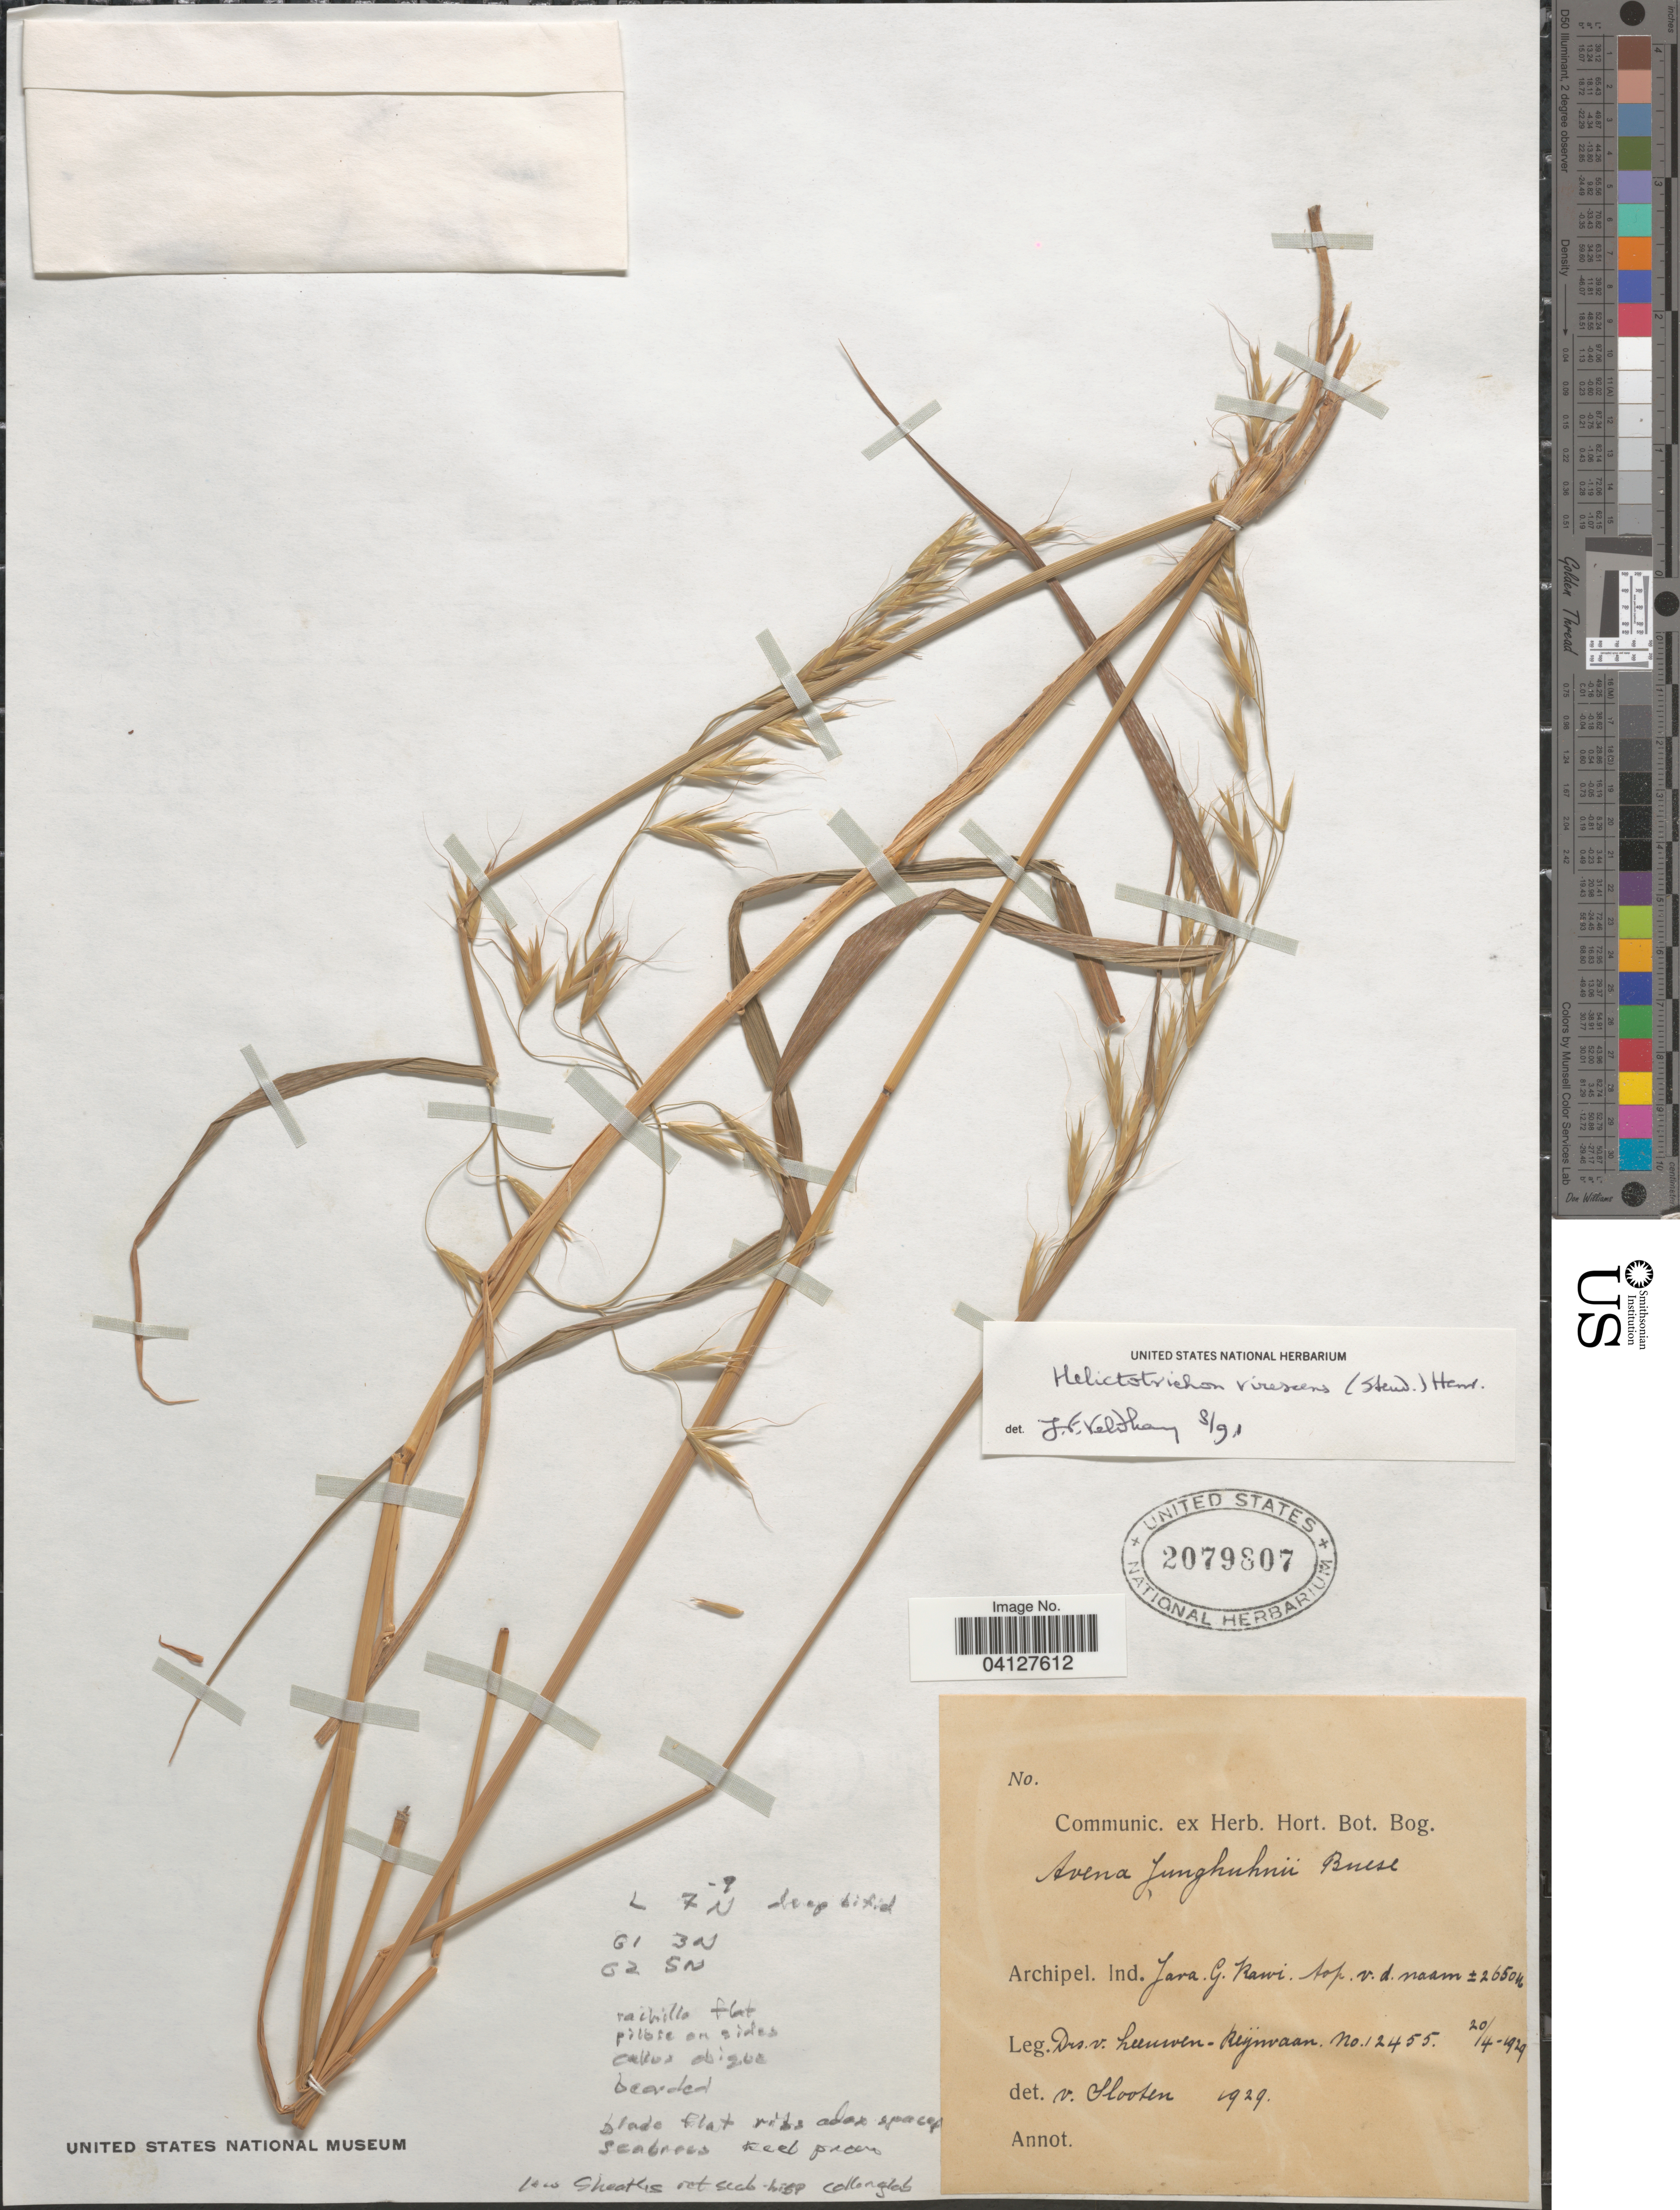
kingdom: Plantae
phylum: Tracheophyta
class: Liliopsida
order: Poales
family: Poaceae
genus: Trisetopsis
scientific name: Trisetopsis junghuhnii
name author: (Büse) Röser & Wölk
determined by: Soreng, Robert J., Research Associate (BOT), Smithsonian Institution - National Museum of Natural History (UNITED STATES)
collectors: Drs. v. Leeuwen-Reijvaan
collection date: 1929-04-20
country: Indonesia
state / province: Java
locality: Archipel. Ind. Java. G. Kawi. top. v.d. naam.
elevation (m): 2650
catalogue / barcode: US 2079807